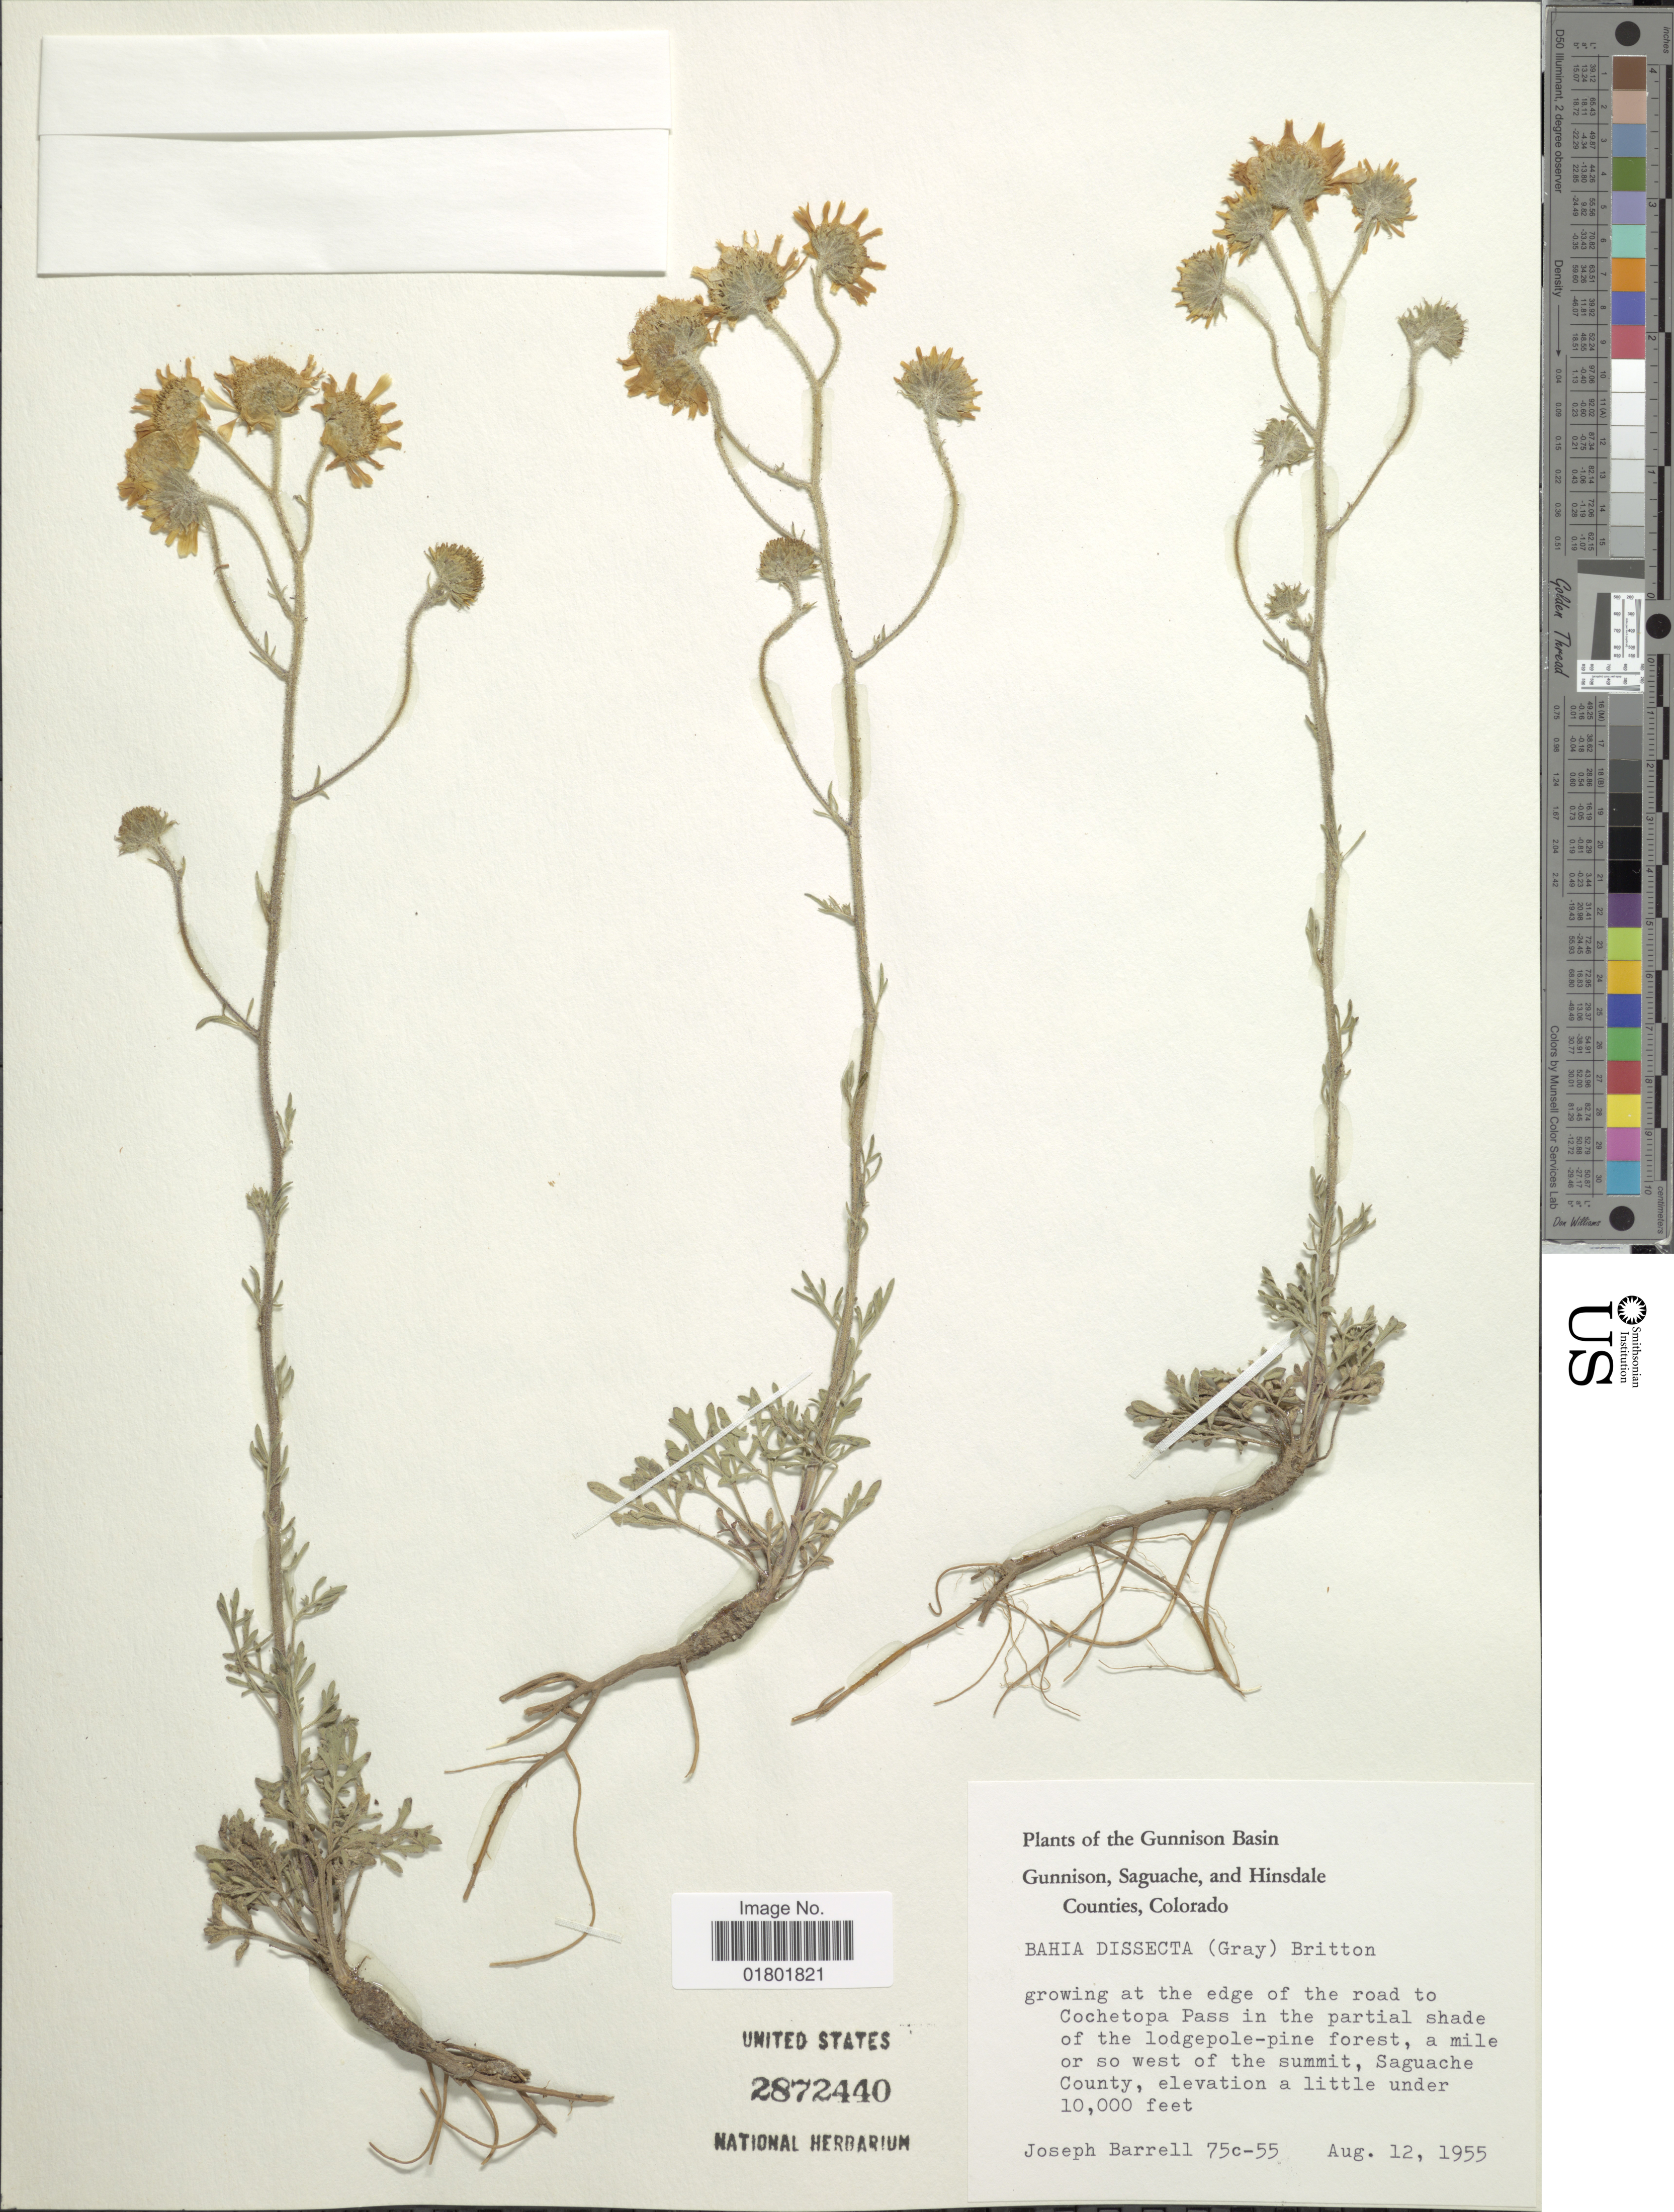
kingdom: Plantae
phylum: Tracheophyta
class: Magnoliopsida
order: Asterales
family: Asteraceae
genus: Bahia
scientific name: Bahia dissecta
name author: (A. Gray) Britton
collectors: J. Barrell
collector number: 75c-55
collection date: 1955-08-12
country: United States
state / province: Colorado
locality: Gunnison, Saguache, and Hinsdale Counties, Colorado, growing at the edge of the road to Cochetopa Pass in the partial shade of the lodgepole-pine forest, Saguache County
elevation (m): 3048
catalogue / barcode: US 2872440